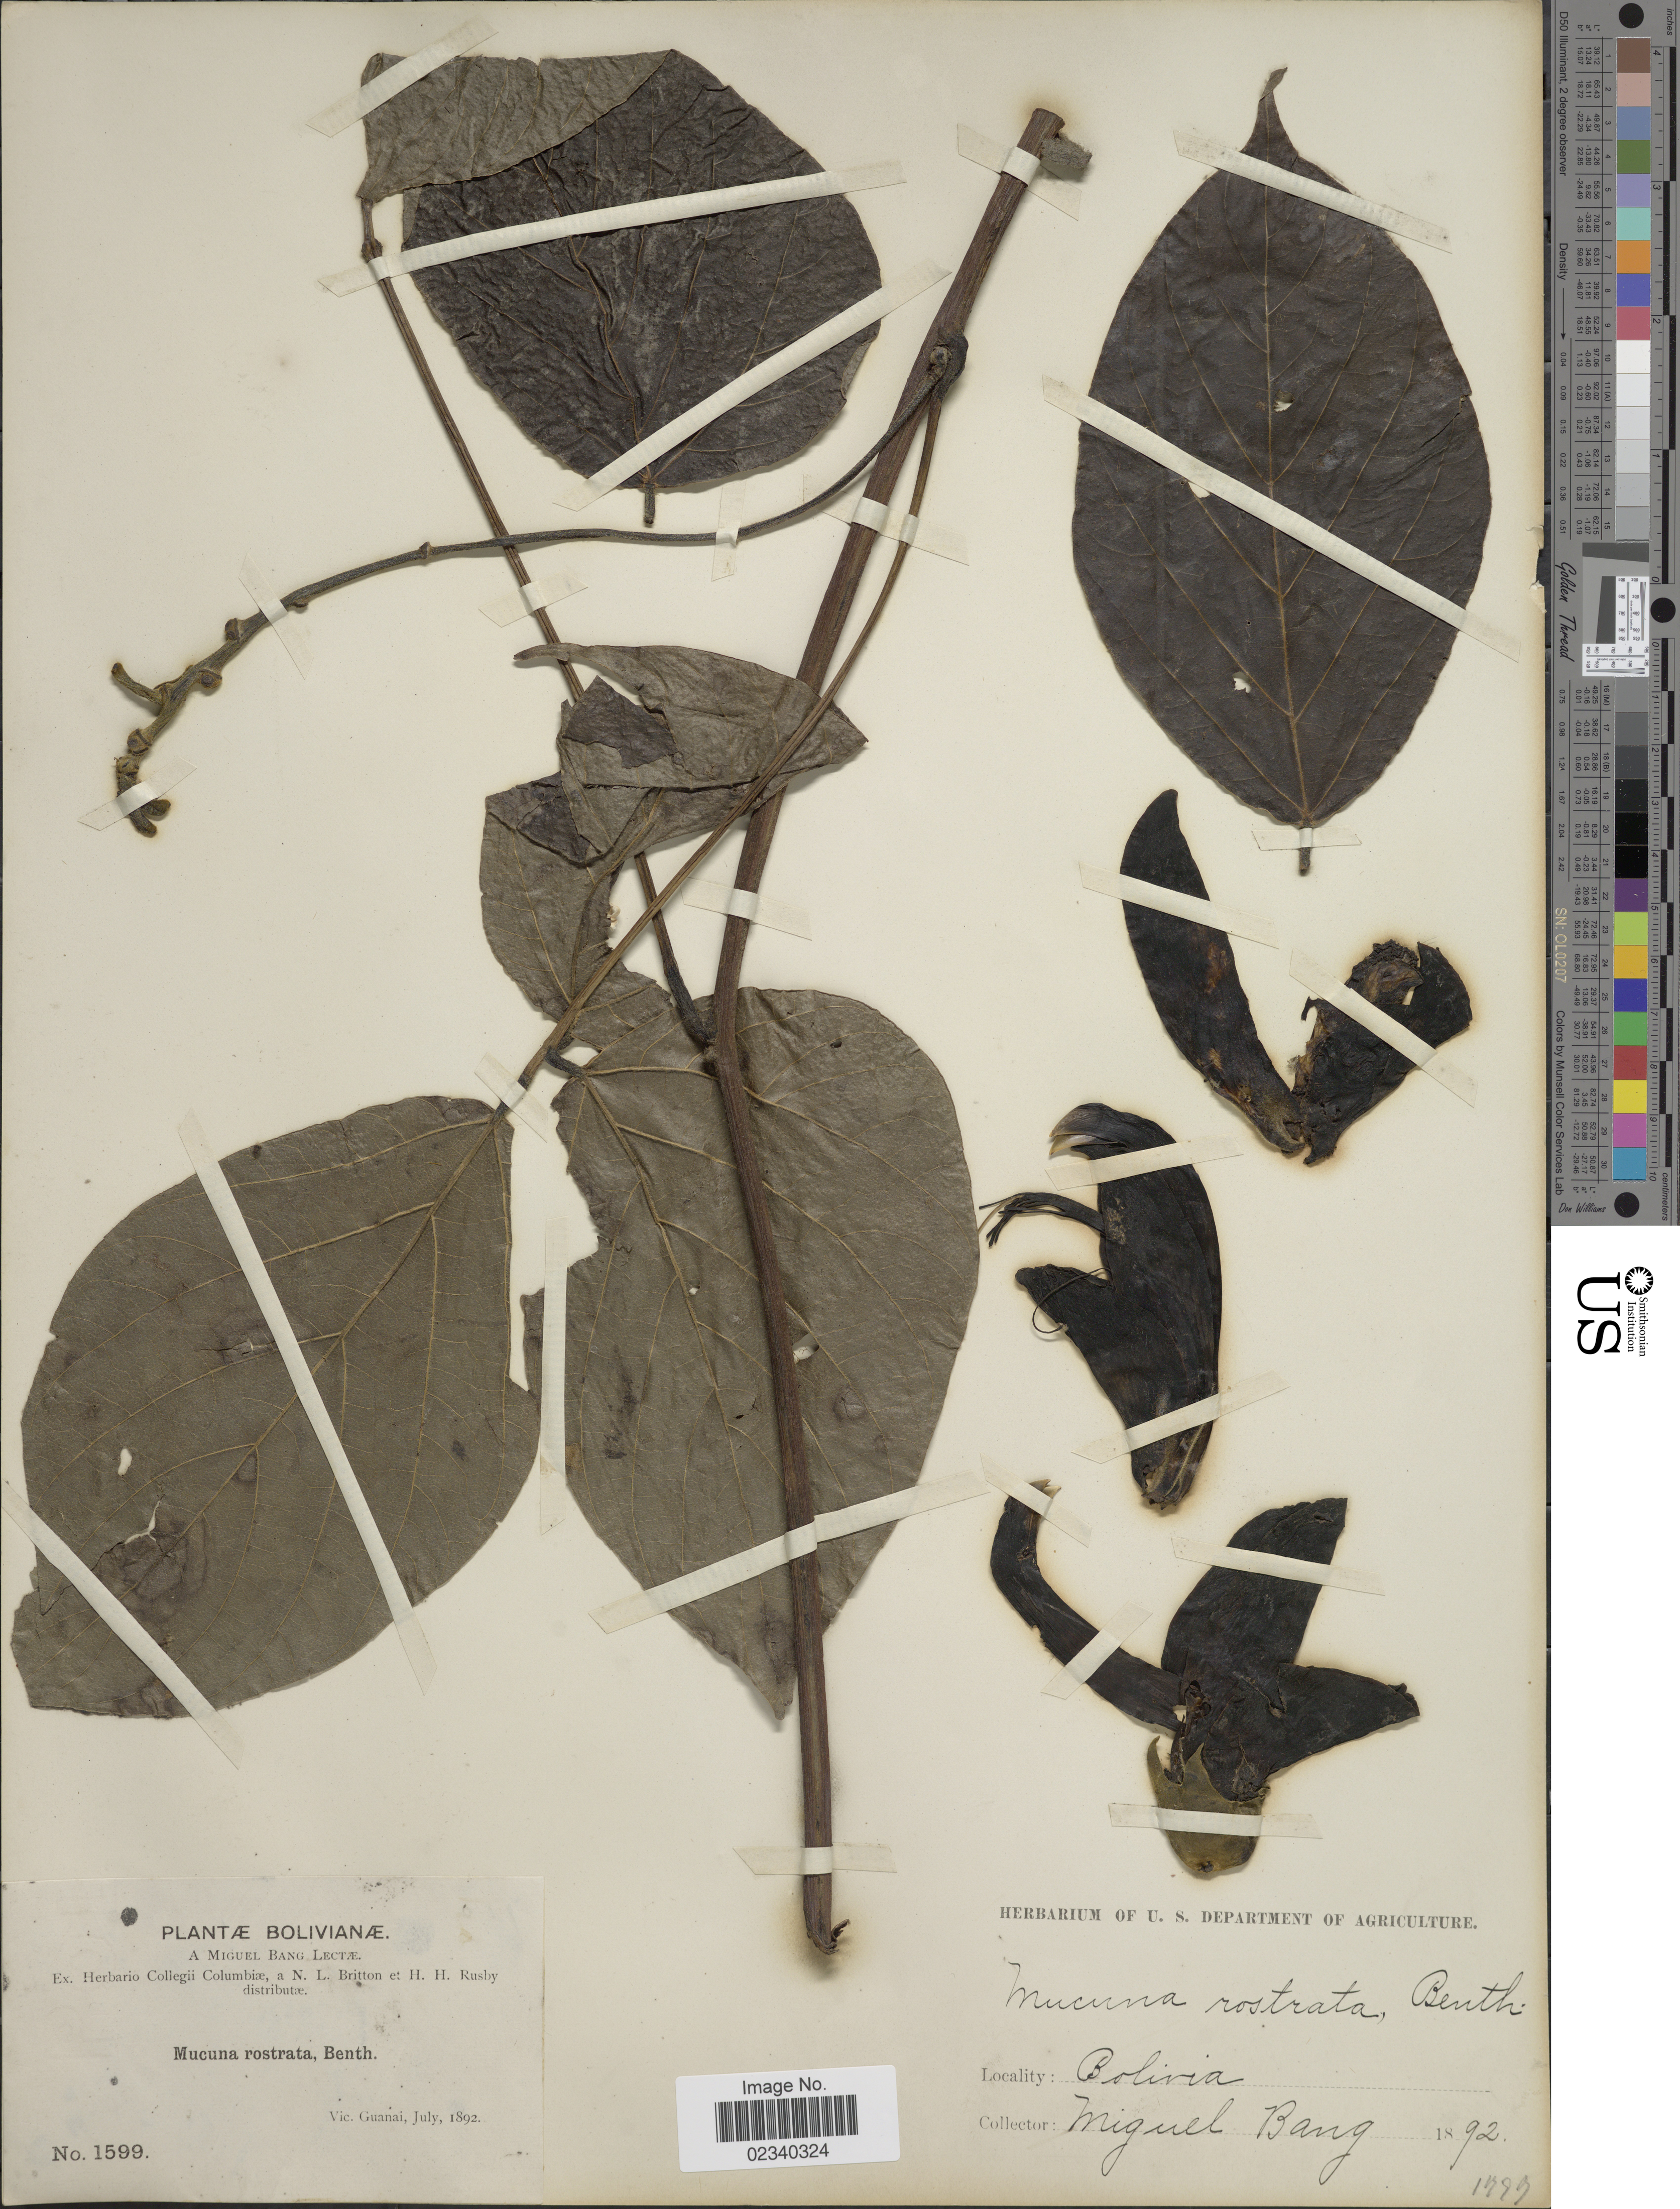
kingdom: Plantae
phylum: Tracheophyta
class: Magnoliopsida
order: Fabales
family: Fabaceae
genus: Mucuna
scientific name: Mucuna rostrata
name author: Benth.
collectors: M. Bang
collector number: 1599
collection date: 1892-07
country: Bolivia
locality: Vic. Guanai